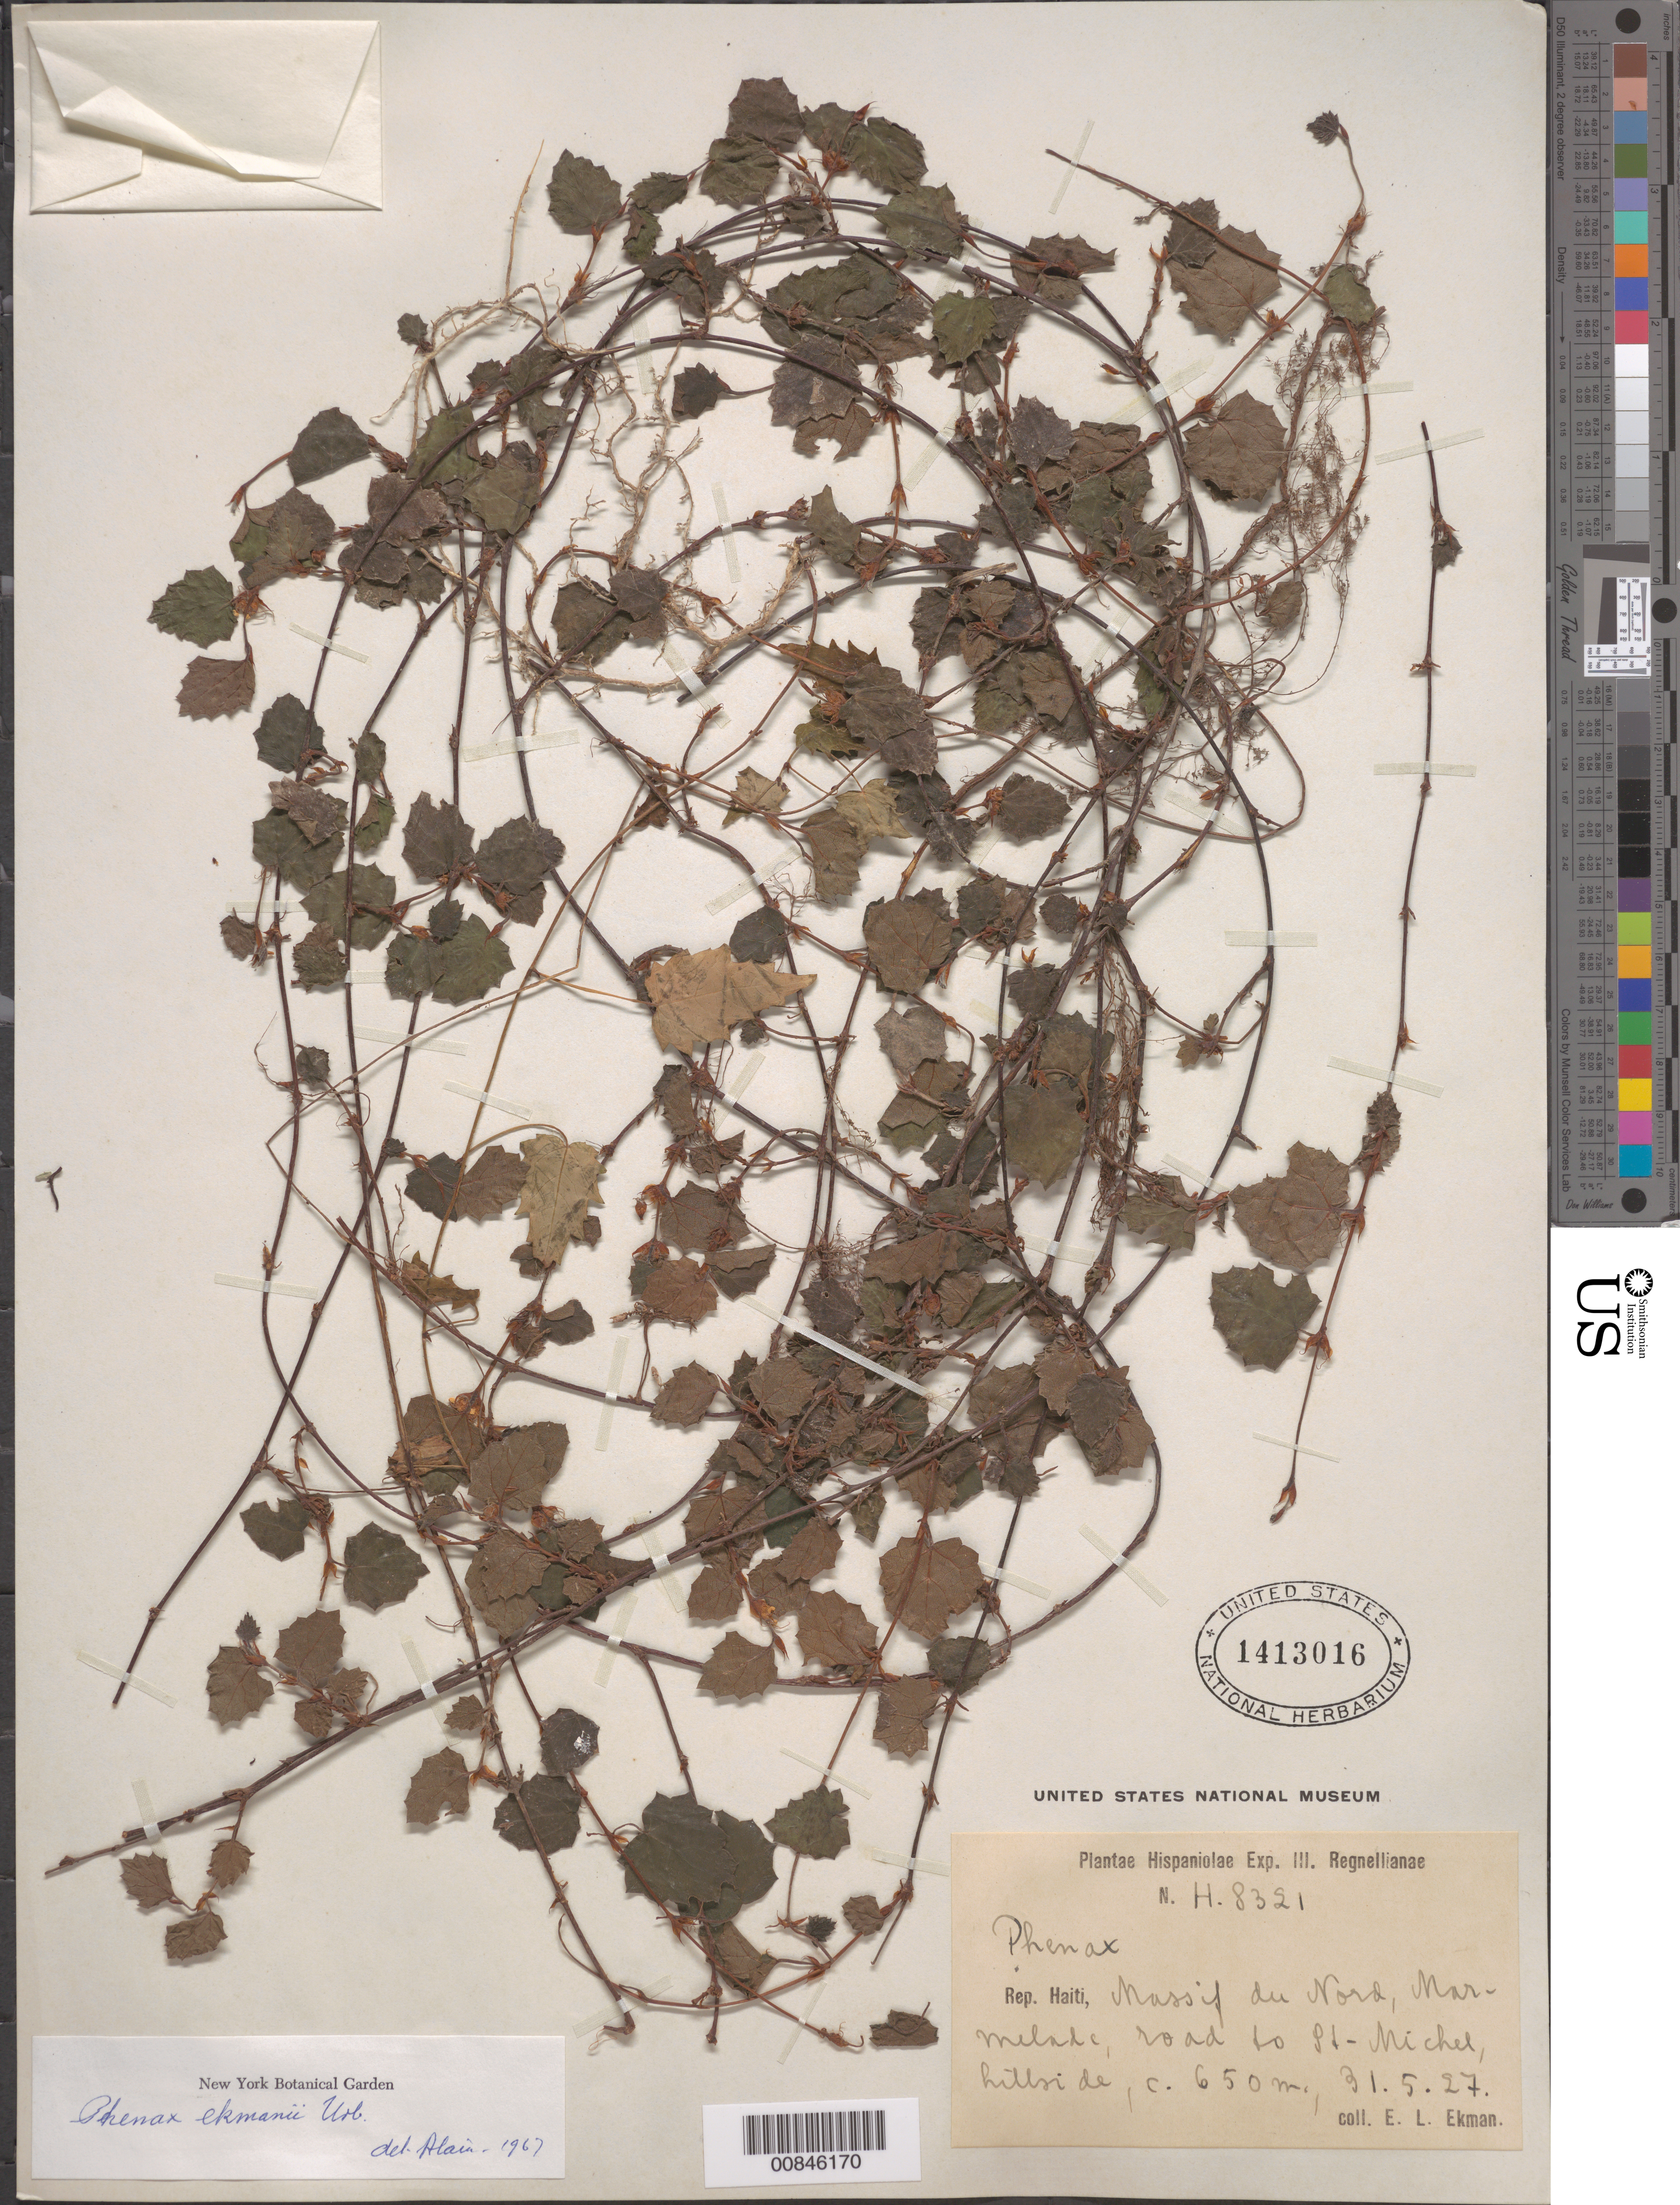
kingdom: Plantae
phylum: Tracheophyta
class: Magnoliopsida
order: Rosales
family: Urticaceae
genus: Phenax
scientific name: Phenax ekmanii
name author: Urb.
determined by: Liogier, Alain H.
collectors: E. L. Ekman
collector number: H 8321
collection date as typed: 31 May 1927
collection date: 1927-05-31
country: Haiti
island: Hispaniola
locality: Massif du Nord, Marmelade, road to St. Michel.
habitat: Hillside.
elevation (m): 650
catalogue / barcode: US 1413016